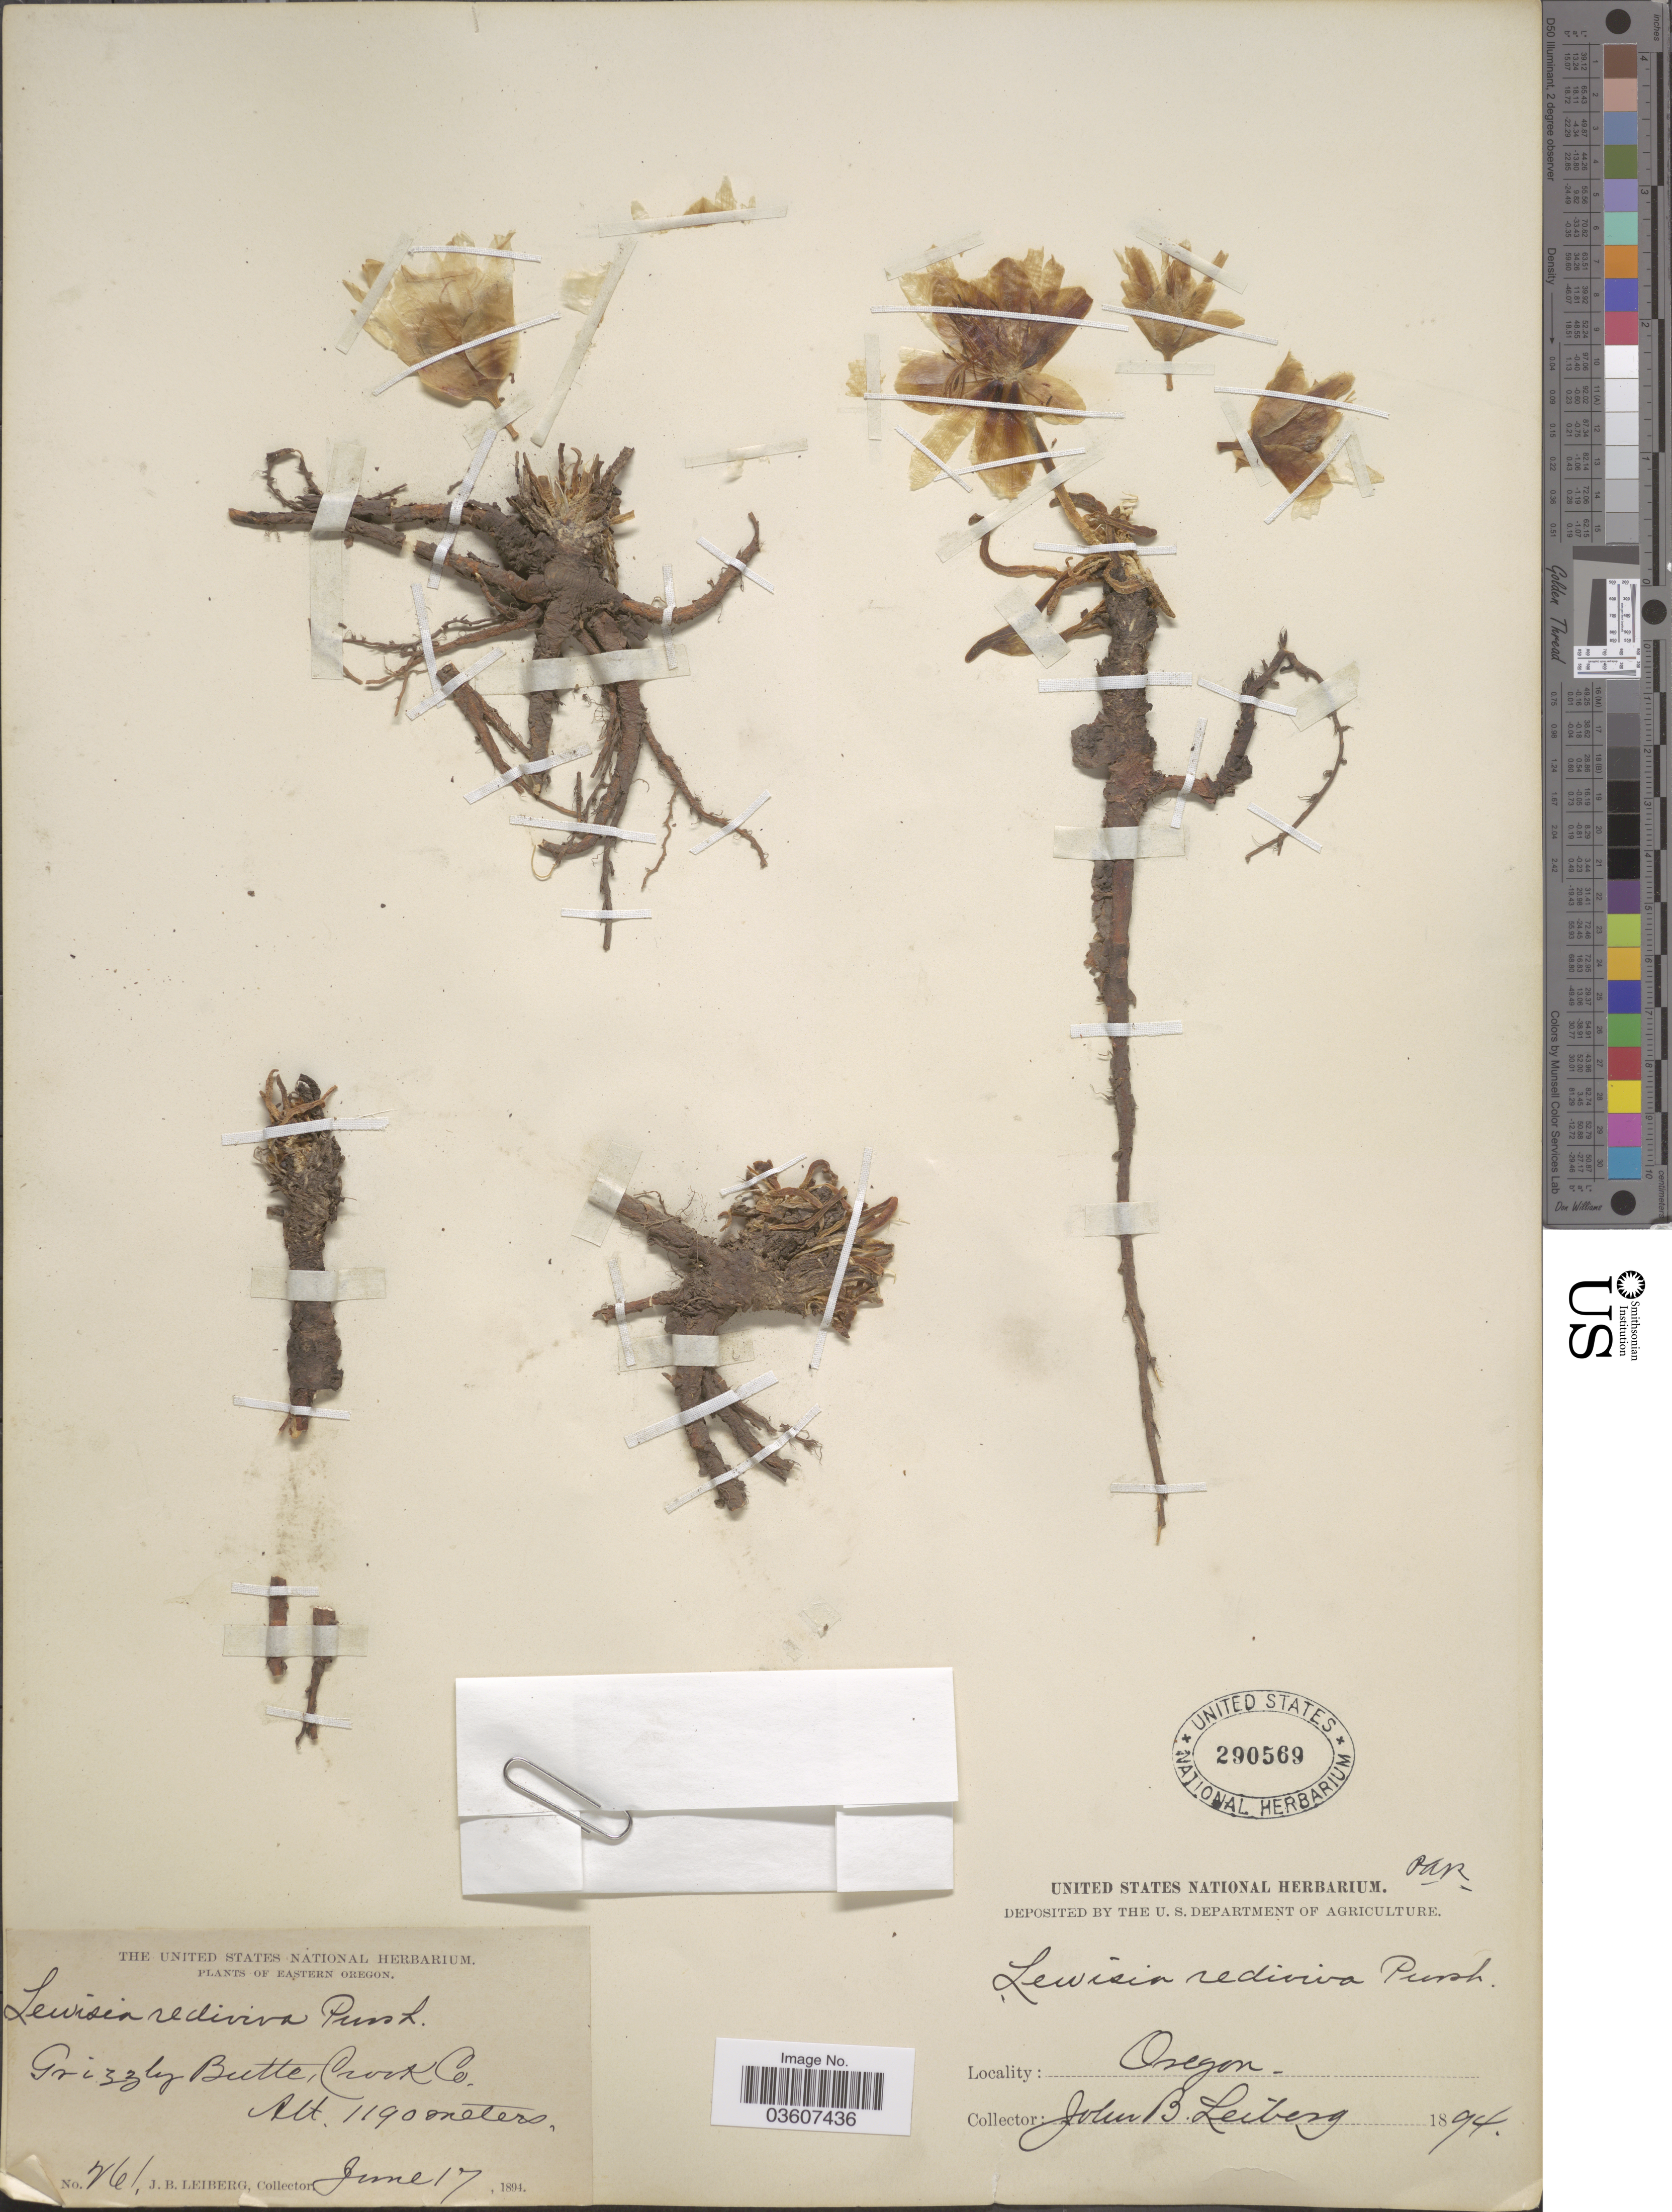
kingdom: Plantae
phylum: Tracheophyta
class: Magnoliopsida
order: Caryophyllales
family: Montiaceae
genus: Lewisia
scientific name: Lewisia rediviva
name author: Pursh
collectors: J. B. Leiberg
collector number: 261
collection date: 1894-06-17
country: United States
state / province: Oregon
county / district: Crook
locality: Eastern Oregon. Grizzly Butte, Crook Co.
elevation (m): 1190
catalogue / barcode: US 290569